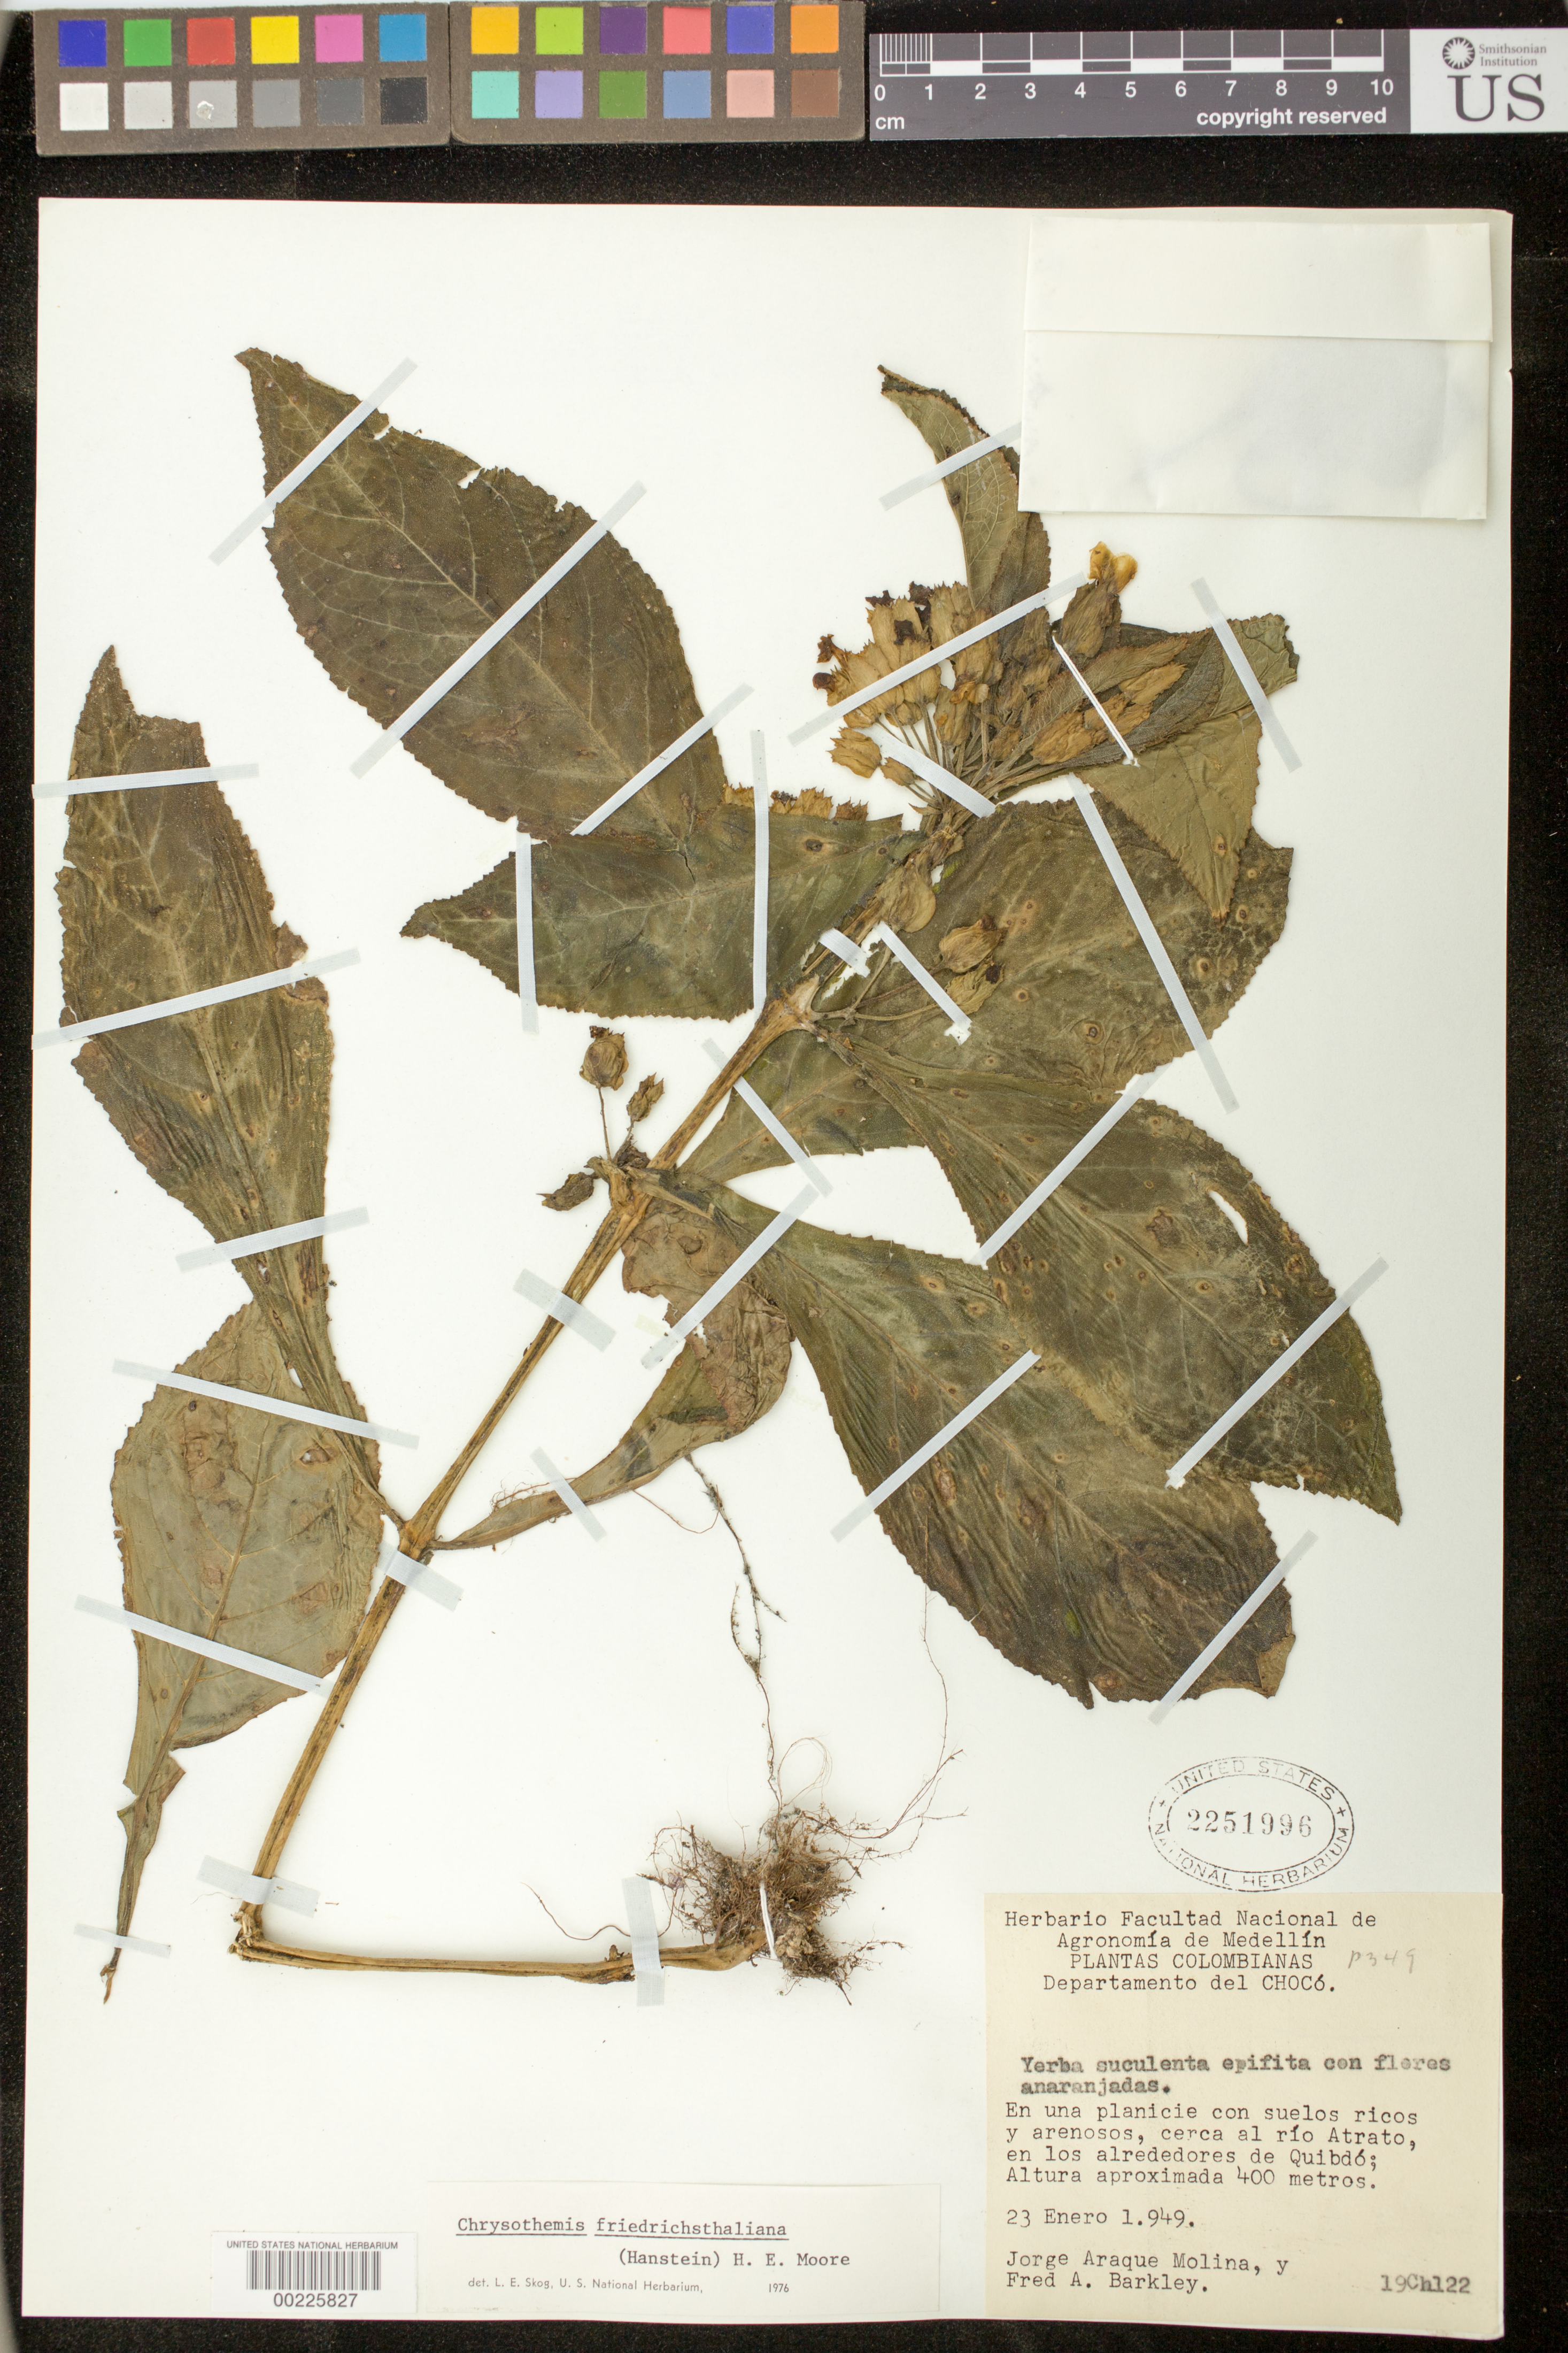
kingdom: Plantae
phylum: Tracheophyta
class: Magnoliopsida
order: Lamiales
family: Gesneriaceae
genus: Chrysothemis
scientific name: Chrysothemis friedrichsthaliana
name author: (Hanst.) H.E. Moore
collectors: J. A. Molina & F. A. Barkley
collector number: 19 CH122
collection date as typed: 23 Jan 1949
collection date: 1949-01-23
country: Colombia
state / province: Chocó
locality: Near Rio Atrato, in the vicinity of Quibdo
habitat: In plain with rich and sandy soil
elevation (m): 400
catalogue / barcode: US 2251996